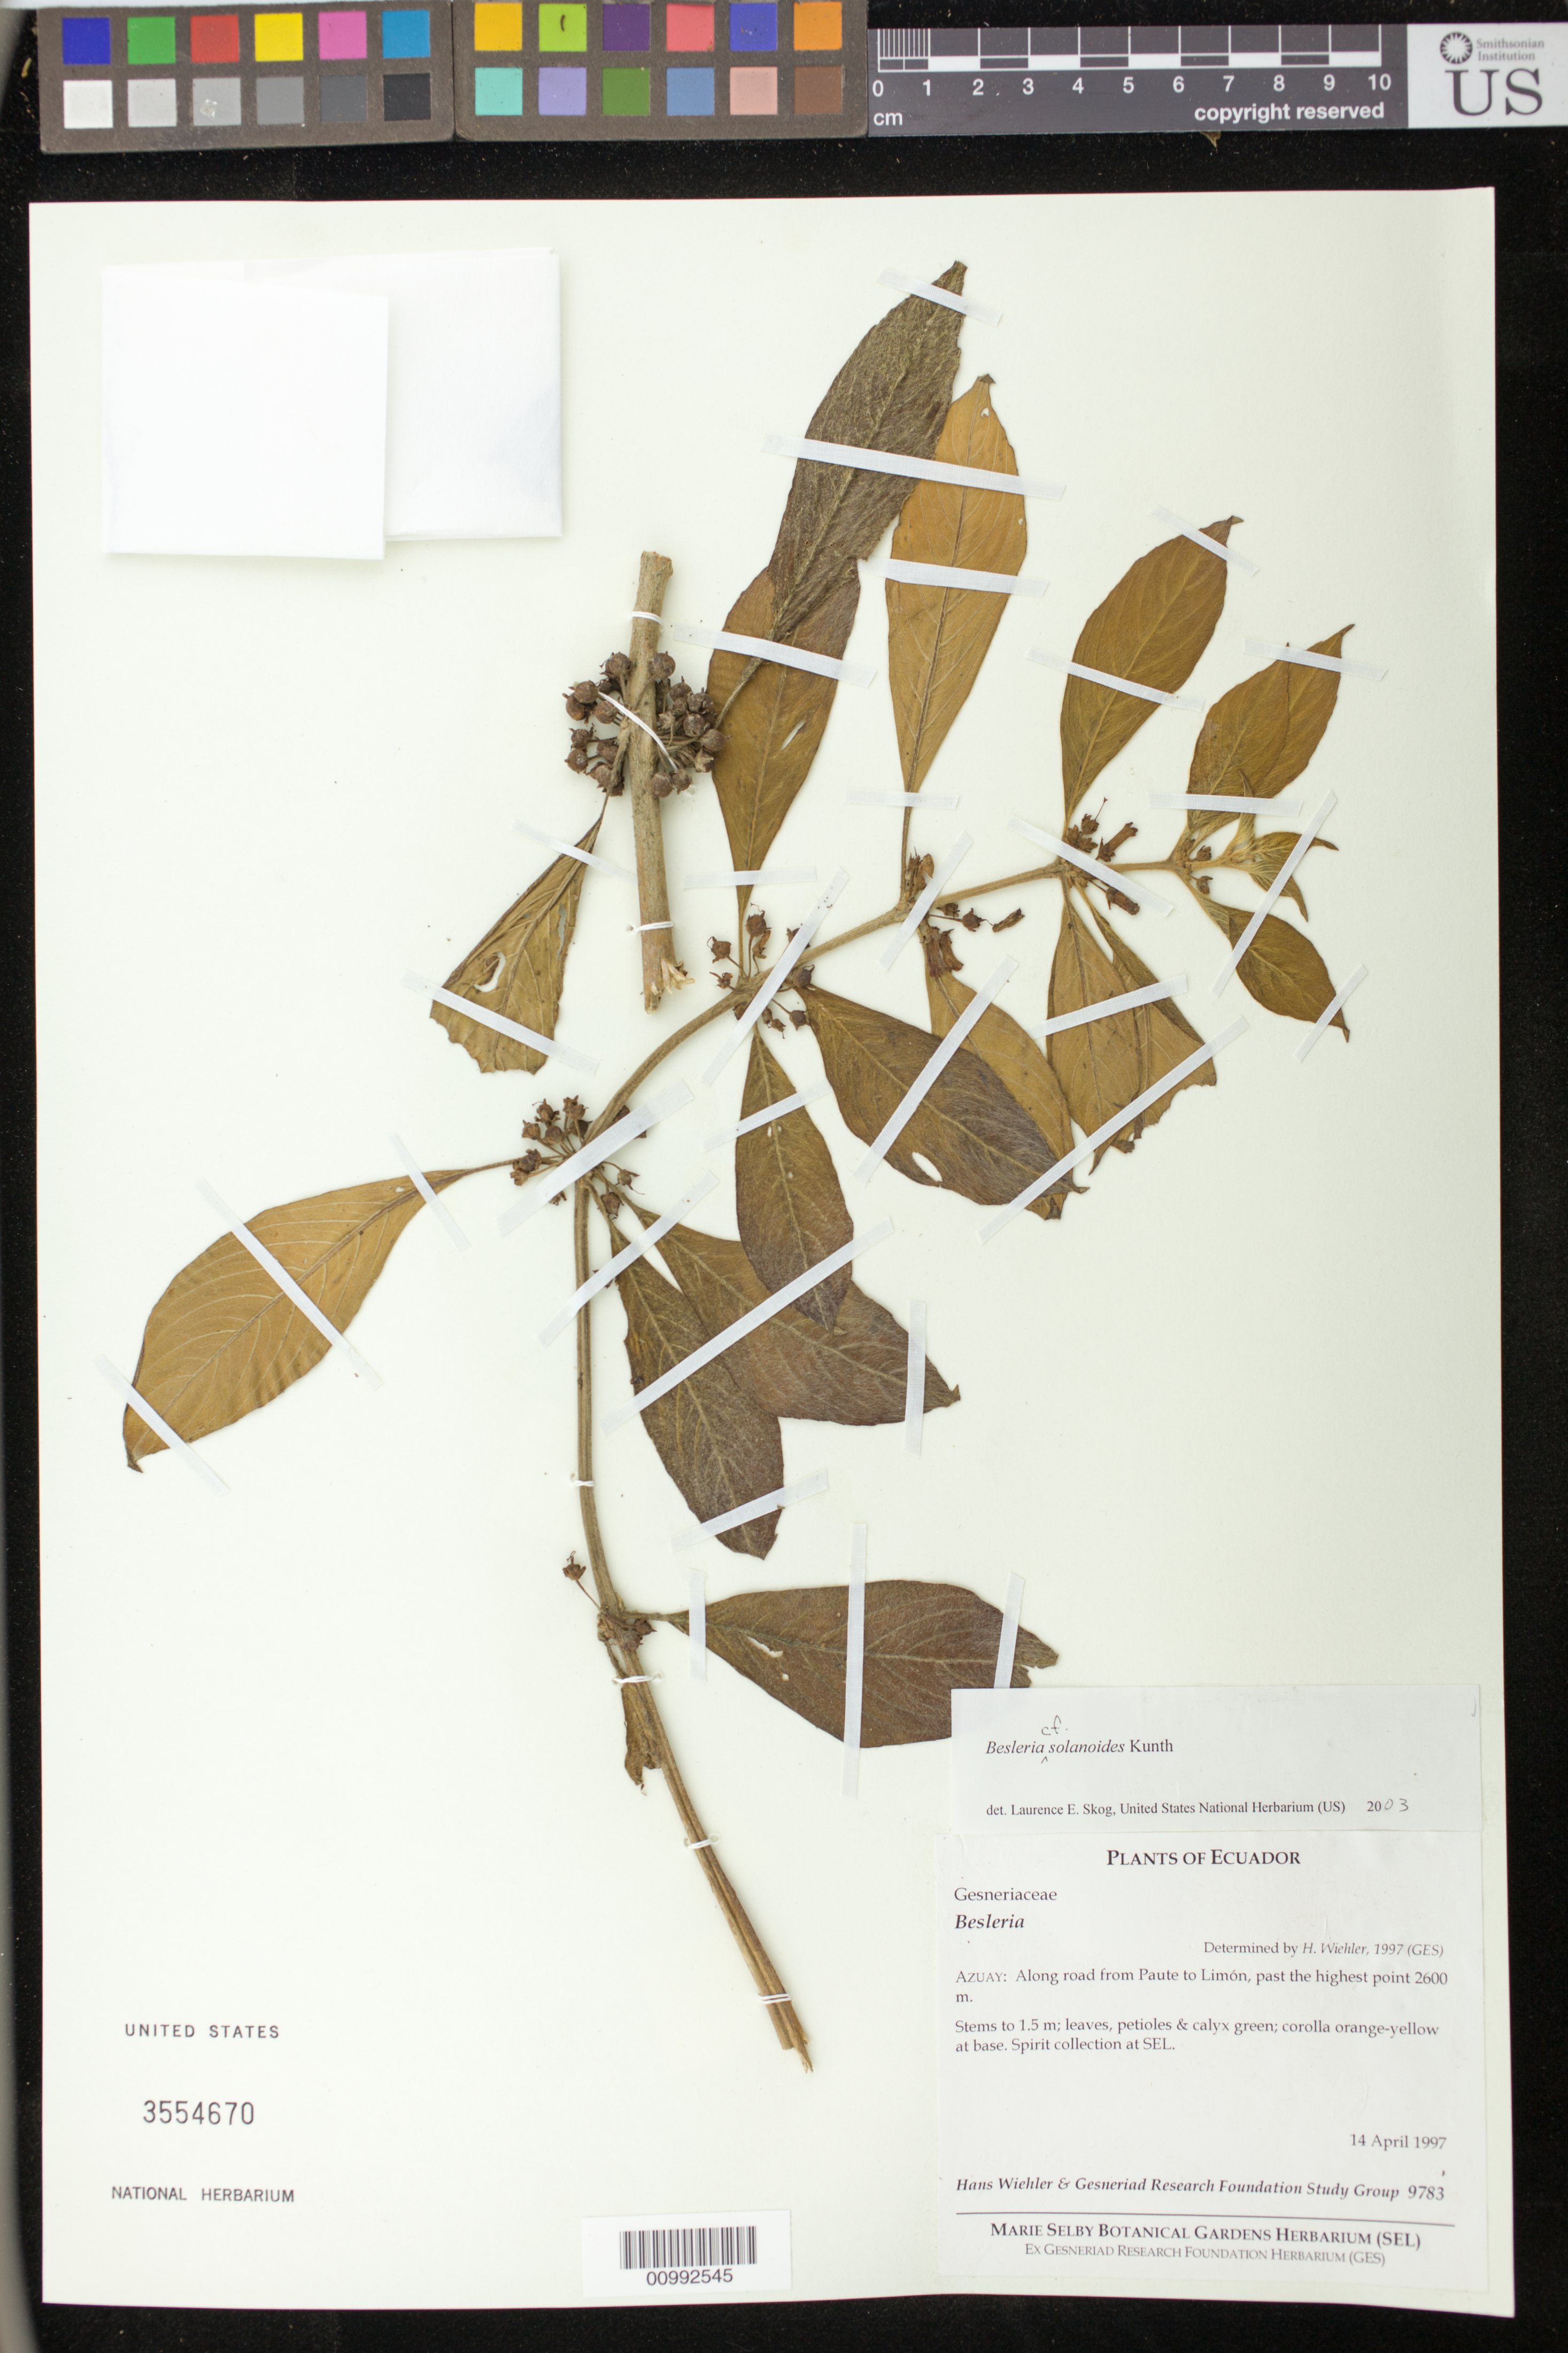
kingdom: Plantae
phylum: Tracheophyta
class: Magnoliopsida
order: Lamiales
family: Gesneriaceae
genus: Besleria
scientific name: Besleria solanoides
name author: Kunth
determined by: Skog, Laurence E.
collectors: H. J. Wiehler & GRF Study Group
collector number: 9783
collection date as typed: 14 Apr 1997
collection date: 1997-04-14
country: Ecuador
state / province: Azuay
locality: Azuay: along road from Paute to Limón, past the highest point 2600 m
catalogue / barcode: US 3554670